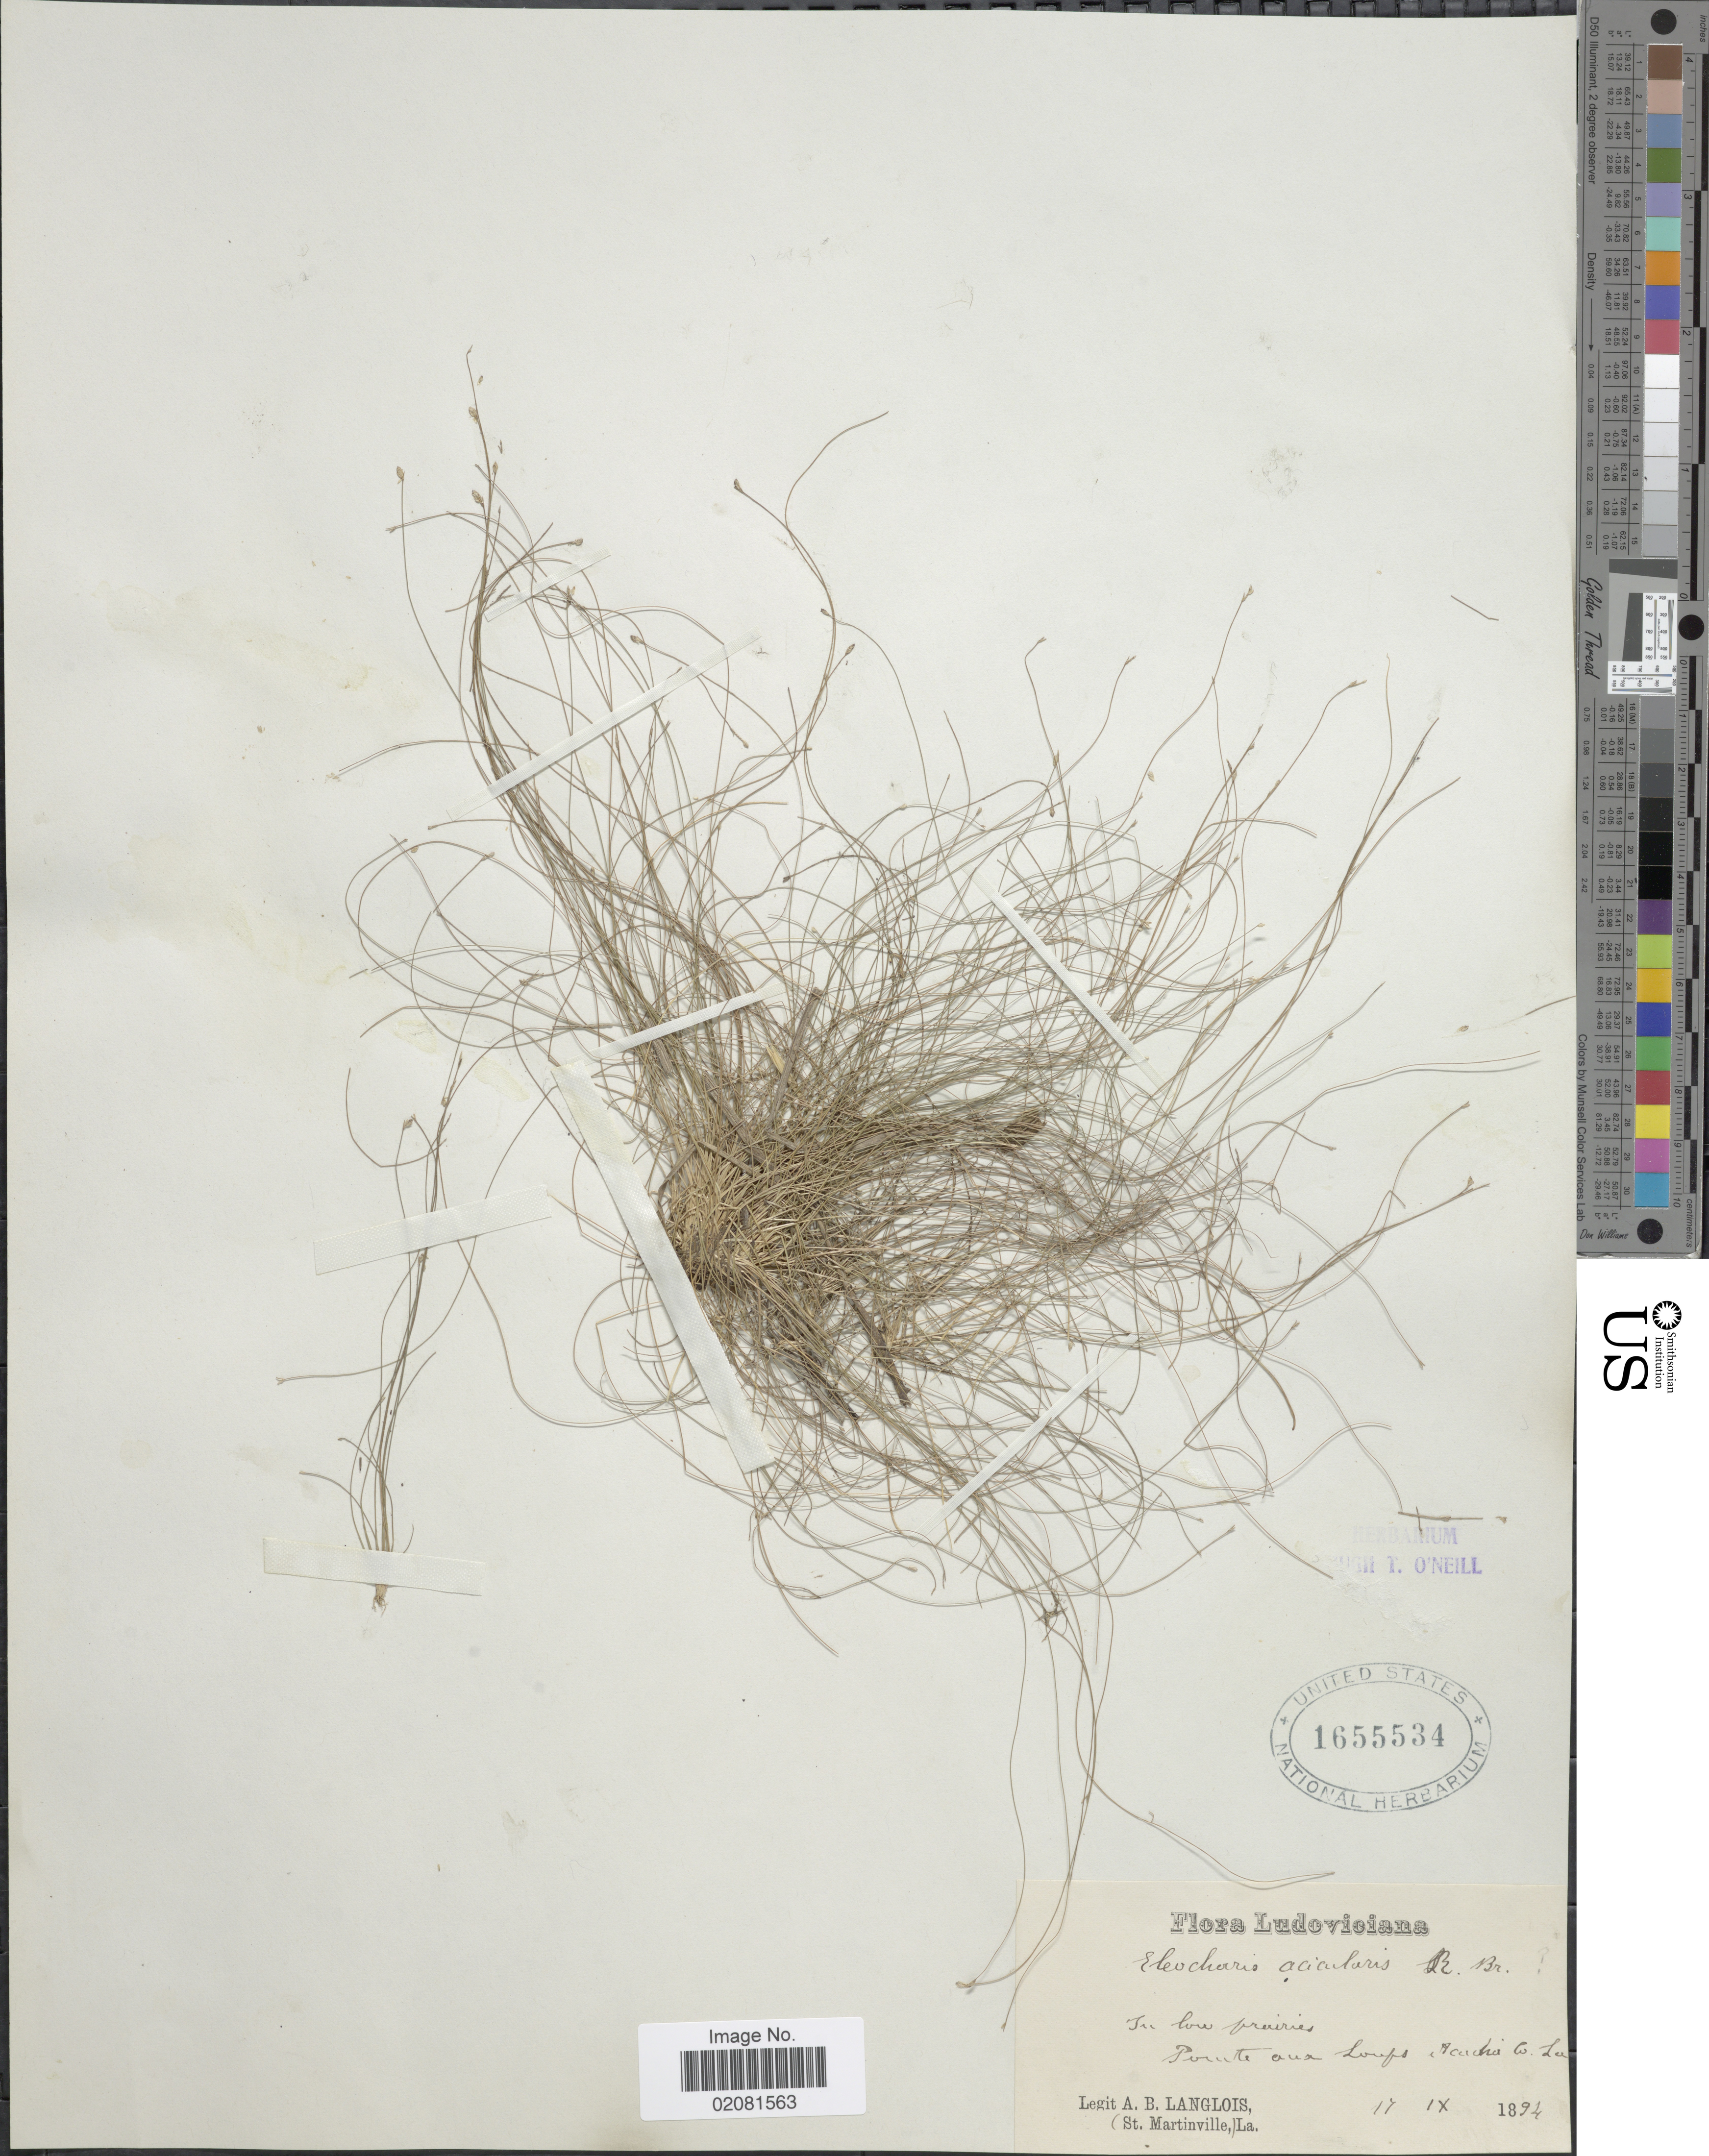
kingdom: Plantae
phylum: Tracheophyta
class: Liliopsida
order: Poales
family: Cyperaceae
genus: Eleocharis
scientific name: Eleocharis acicularis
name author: (L.) Roem. & Schult.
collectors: A. Langlois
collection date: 1894-09-17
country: United States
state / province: Louisiana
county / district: Acadia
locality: In low prairies. Pointe aux Loups, Acadia Co. La.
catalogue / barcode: US 1655534